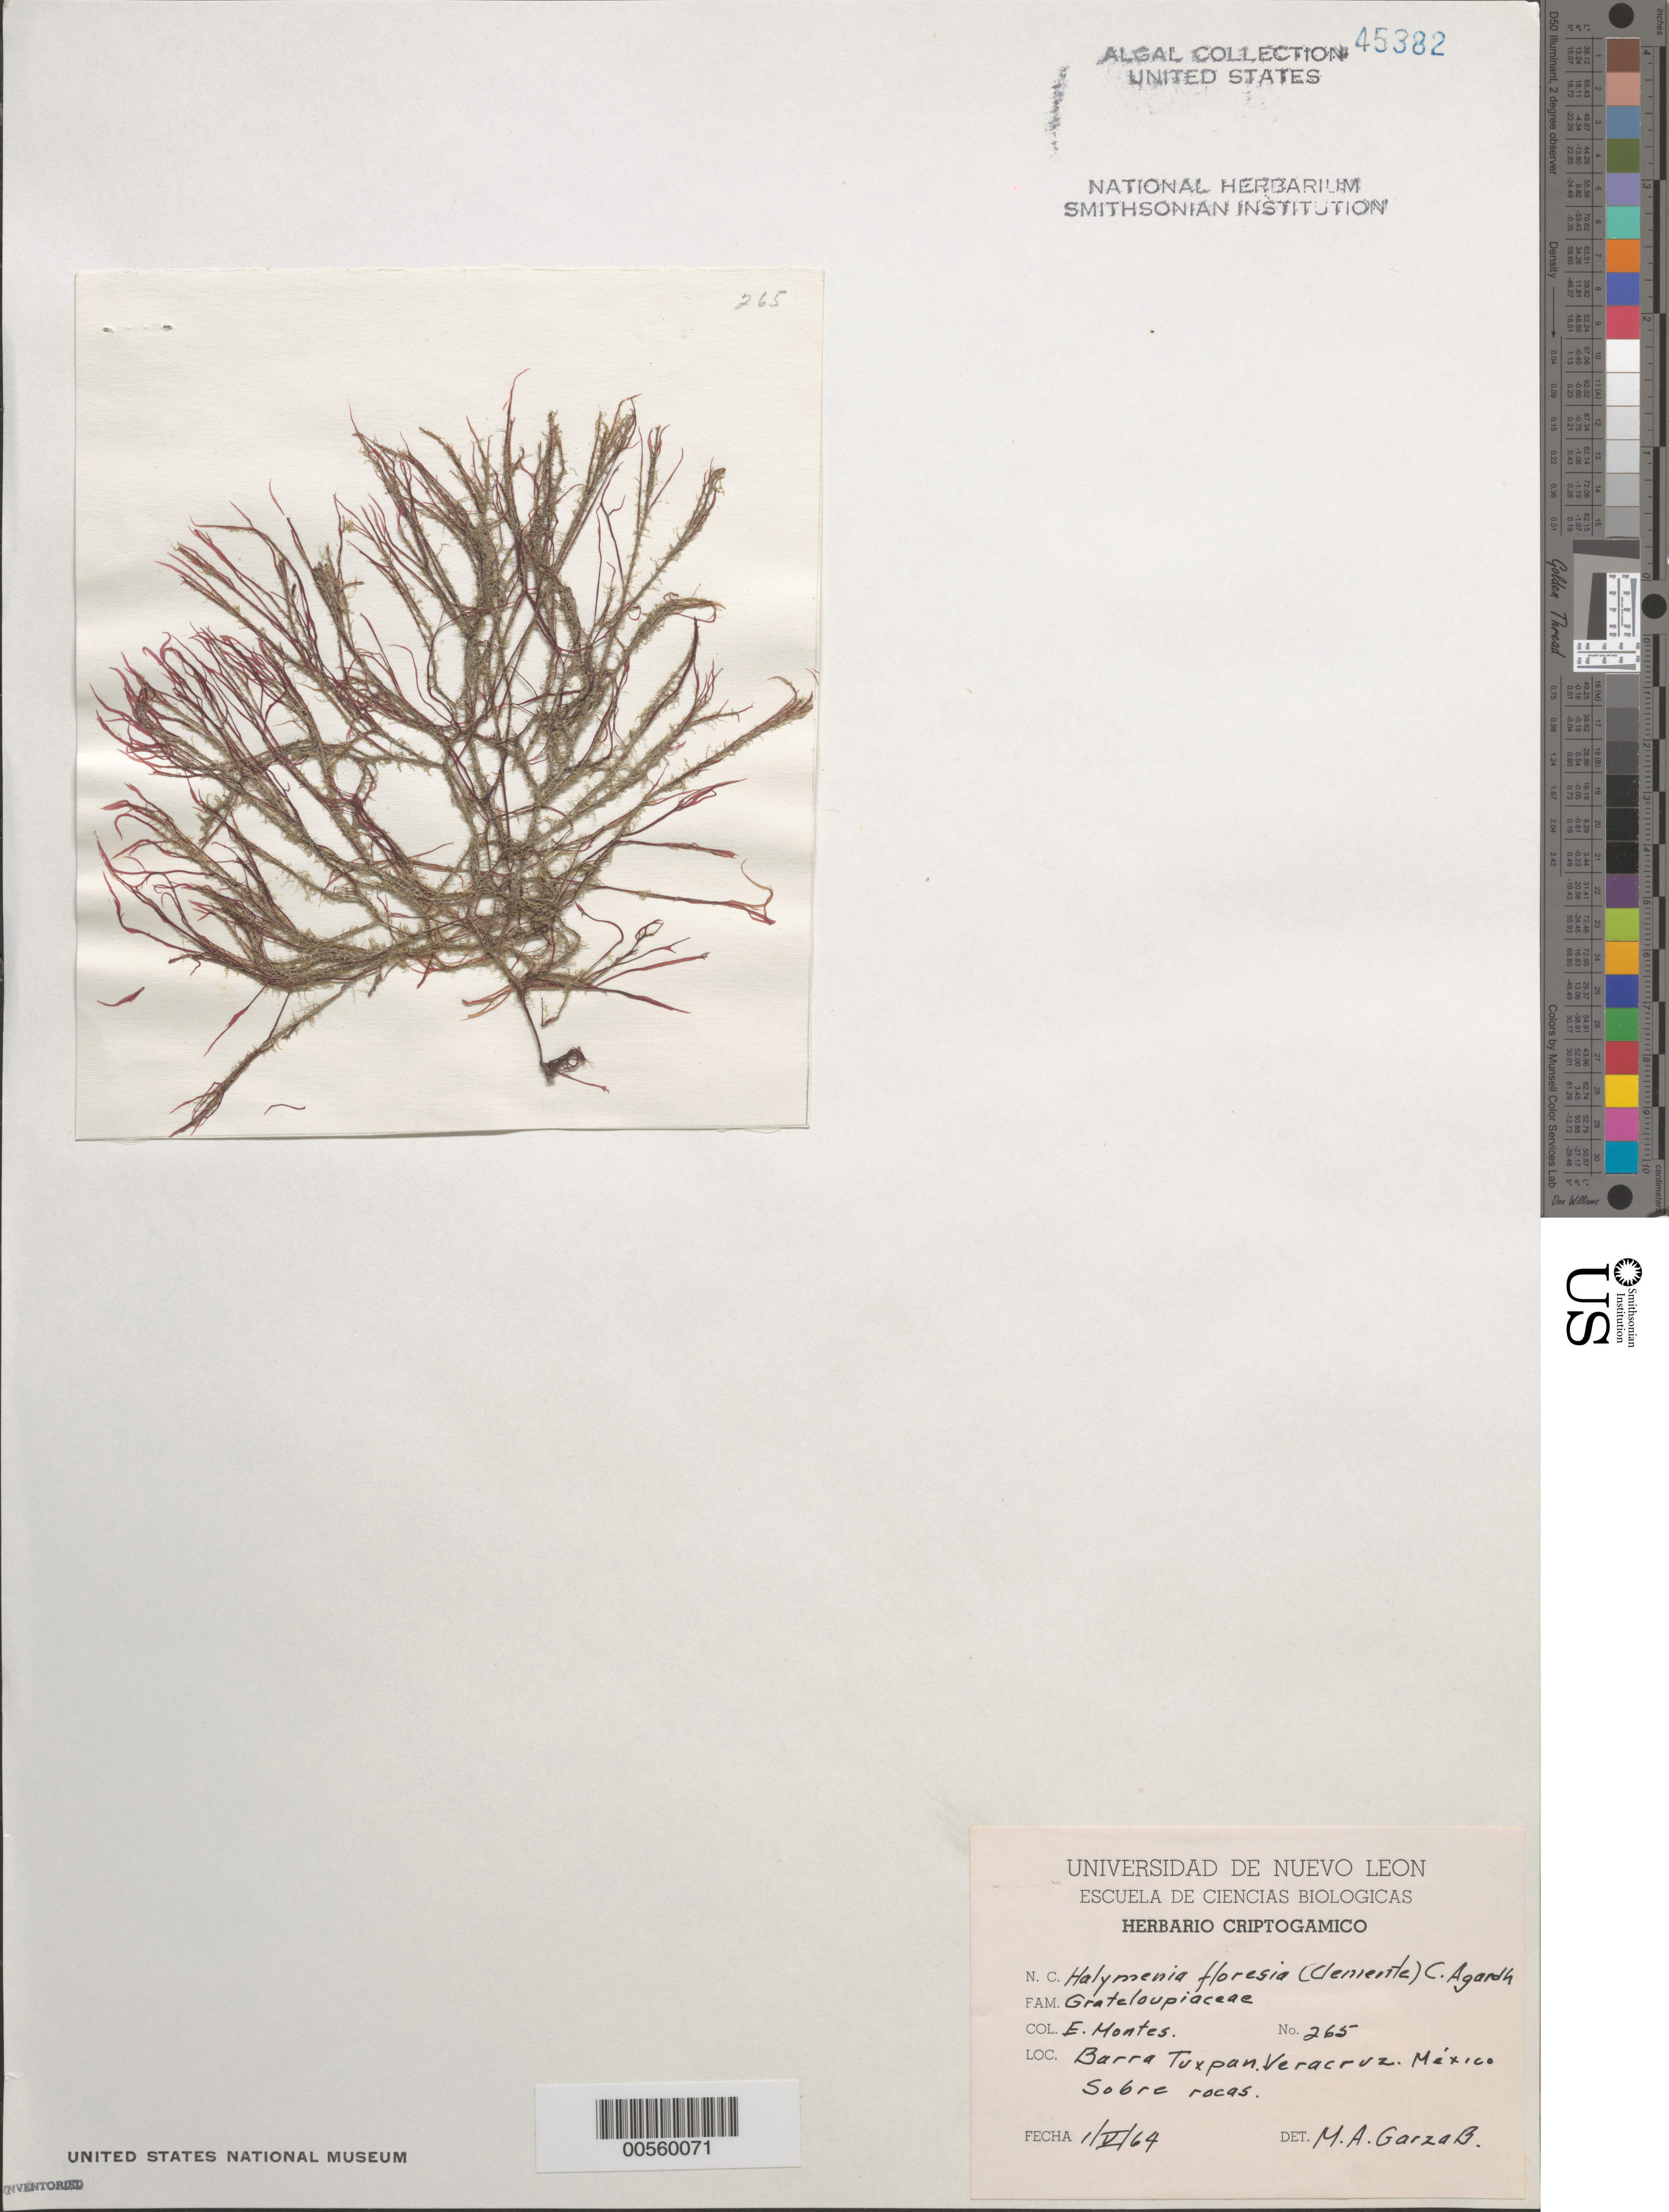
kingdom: Plantae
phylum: Rhodophyta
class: Florideophyceae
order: Halymeniales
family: Halymeniaceae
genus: Halymenia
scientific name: Halymenia floresii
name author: (Clemente) C. Agardh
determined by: Garza Barrientos, M. A.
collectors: E. Montes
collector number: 265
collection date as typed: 01 May 1964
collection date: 1964-05-01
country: Mexico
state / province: Veracruz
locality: Barra Tuxpan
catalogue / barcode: US 45382